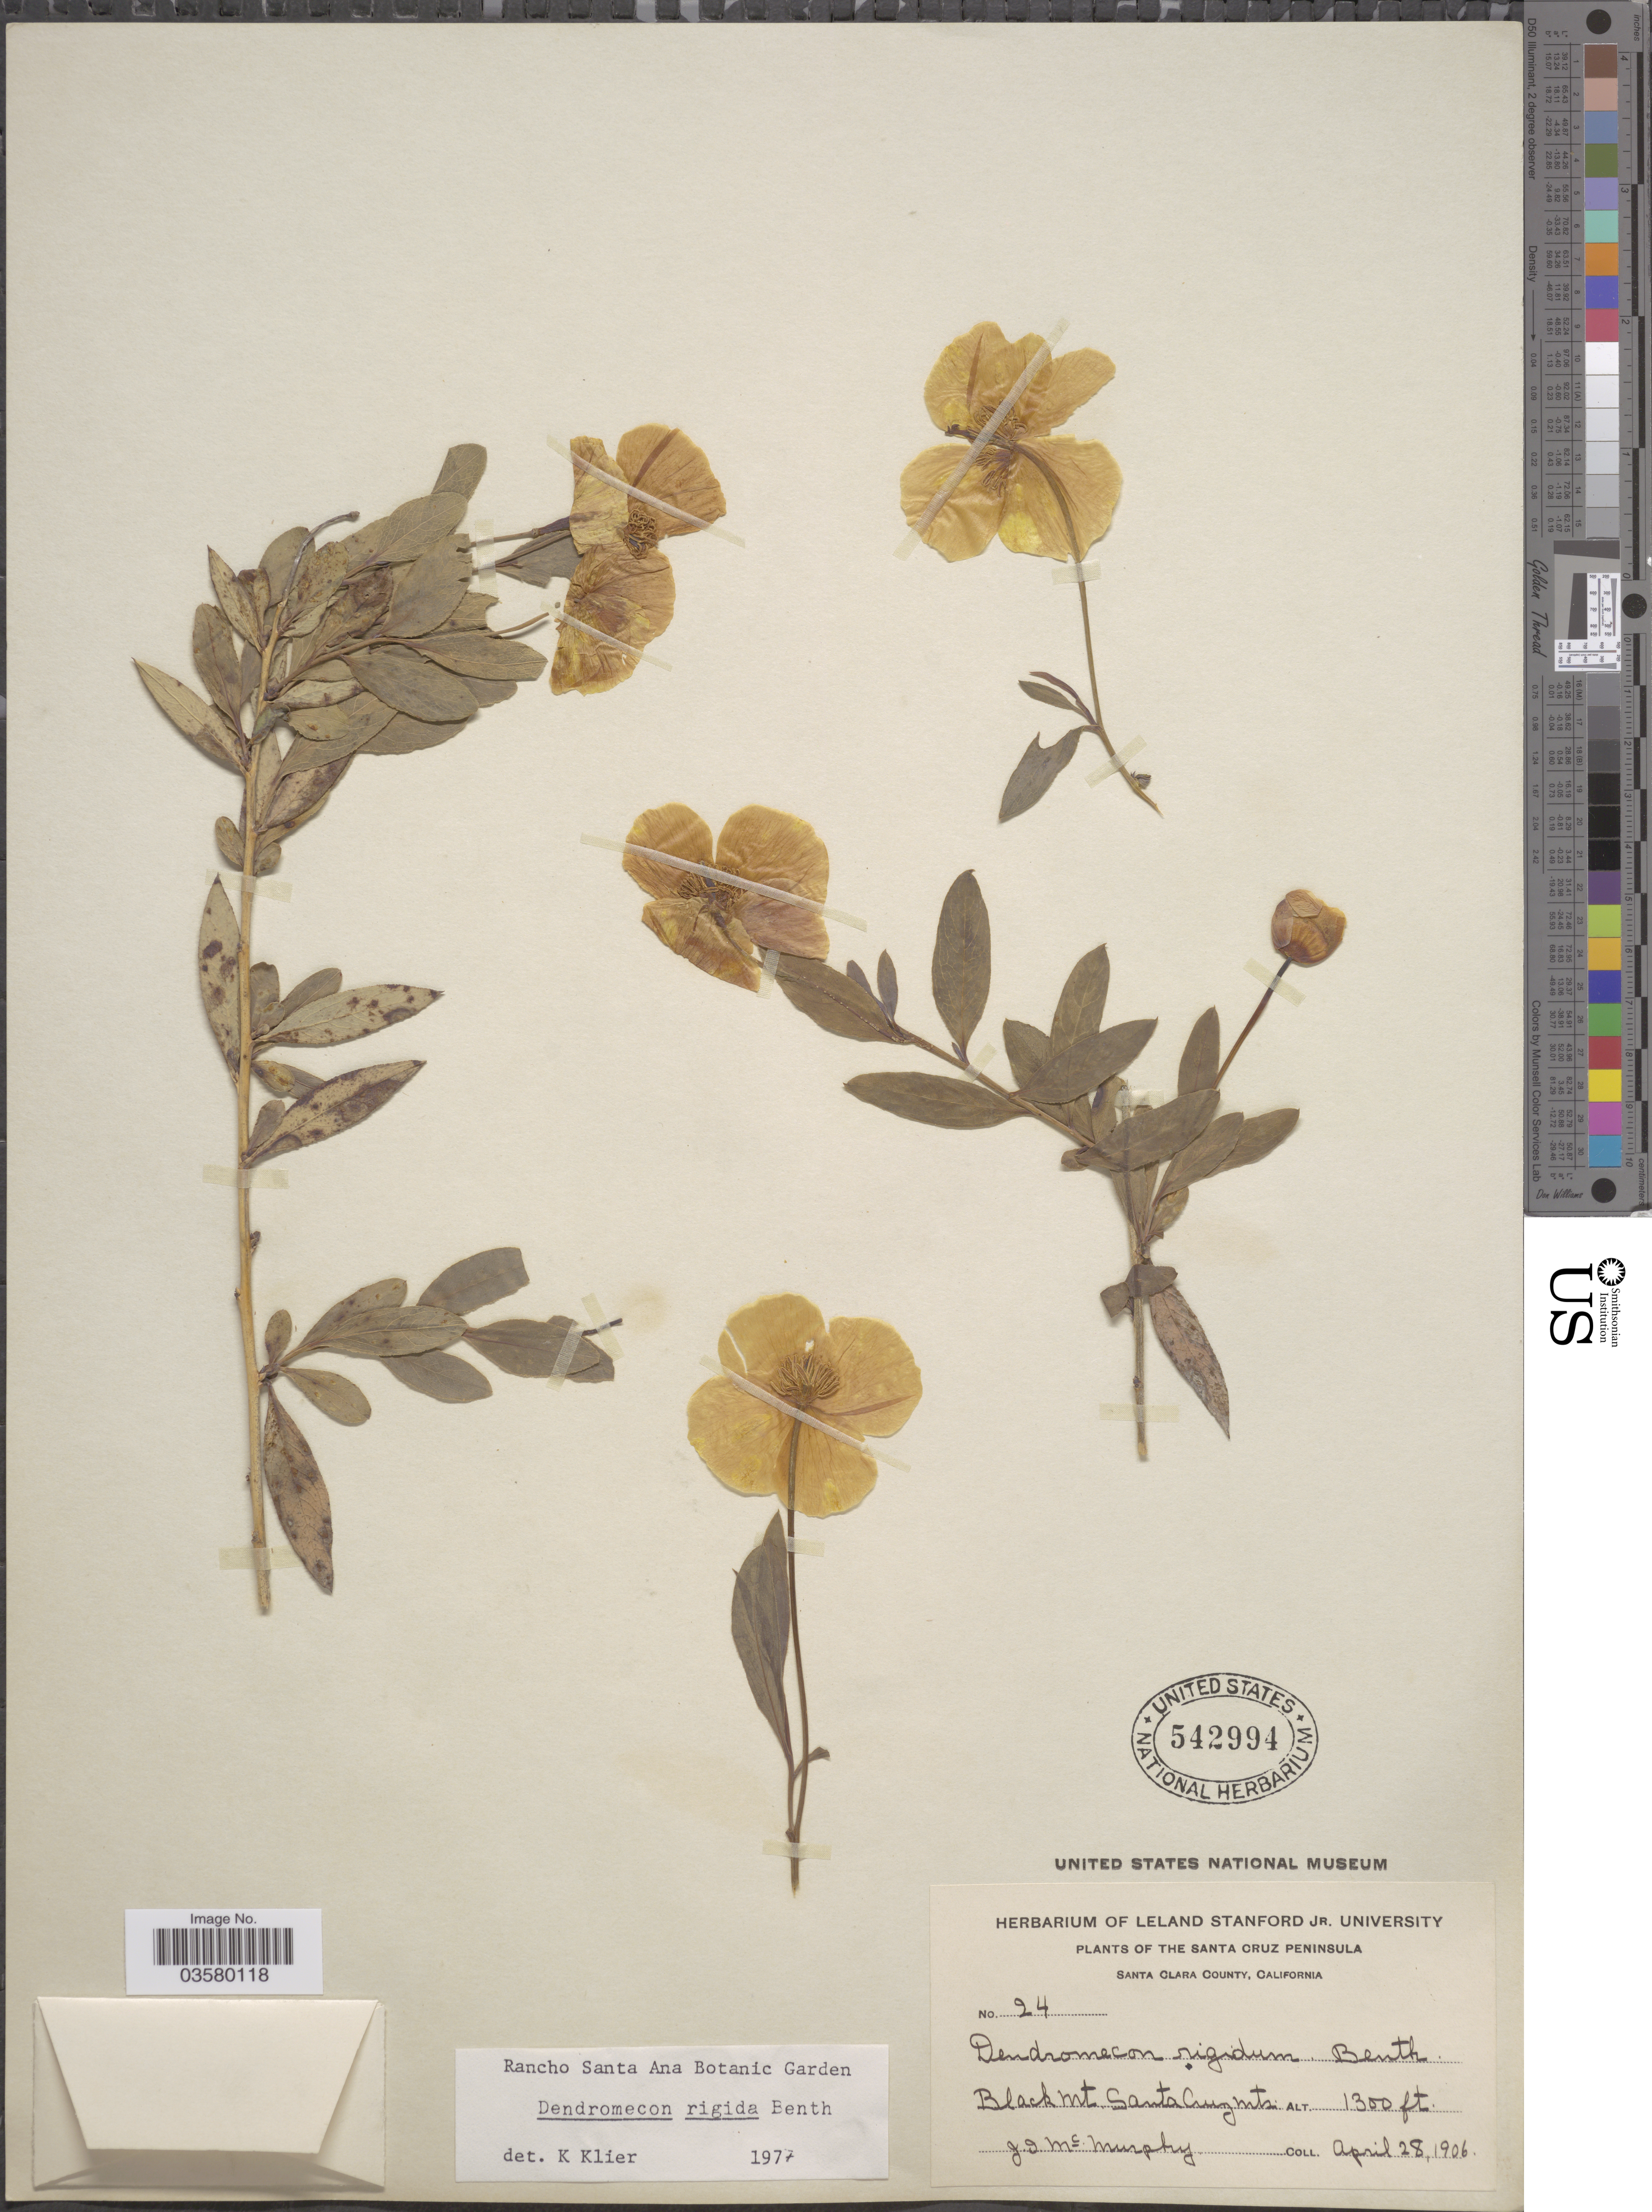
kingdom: Plantae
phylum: Tracheophyta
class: Magnoliopsida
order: Ranunculales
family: Papaveraceae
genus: Dendromecon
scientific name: Dendromecon rigida subsp. rigida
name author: Benth.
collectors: J. McMurphy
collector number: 24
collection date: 1906-04-28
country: United States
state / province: California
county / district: Santa Clara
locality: The Santa Cruz Peninsula. Santa Clara County. Black mt. Santa Cruz mts.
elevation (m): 396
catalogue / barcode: US 542994